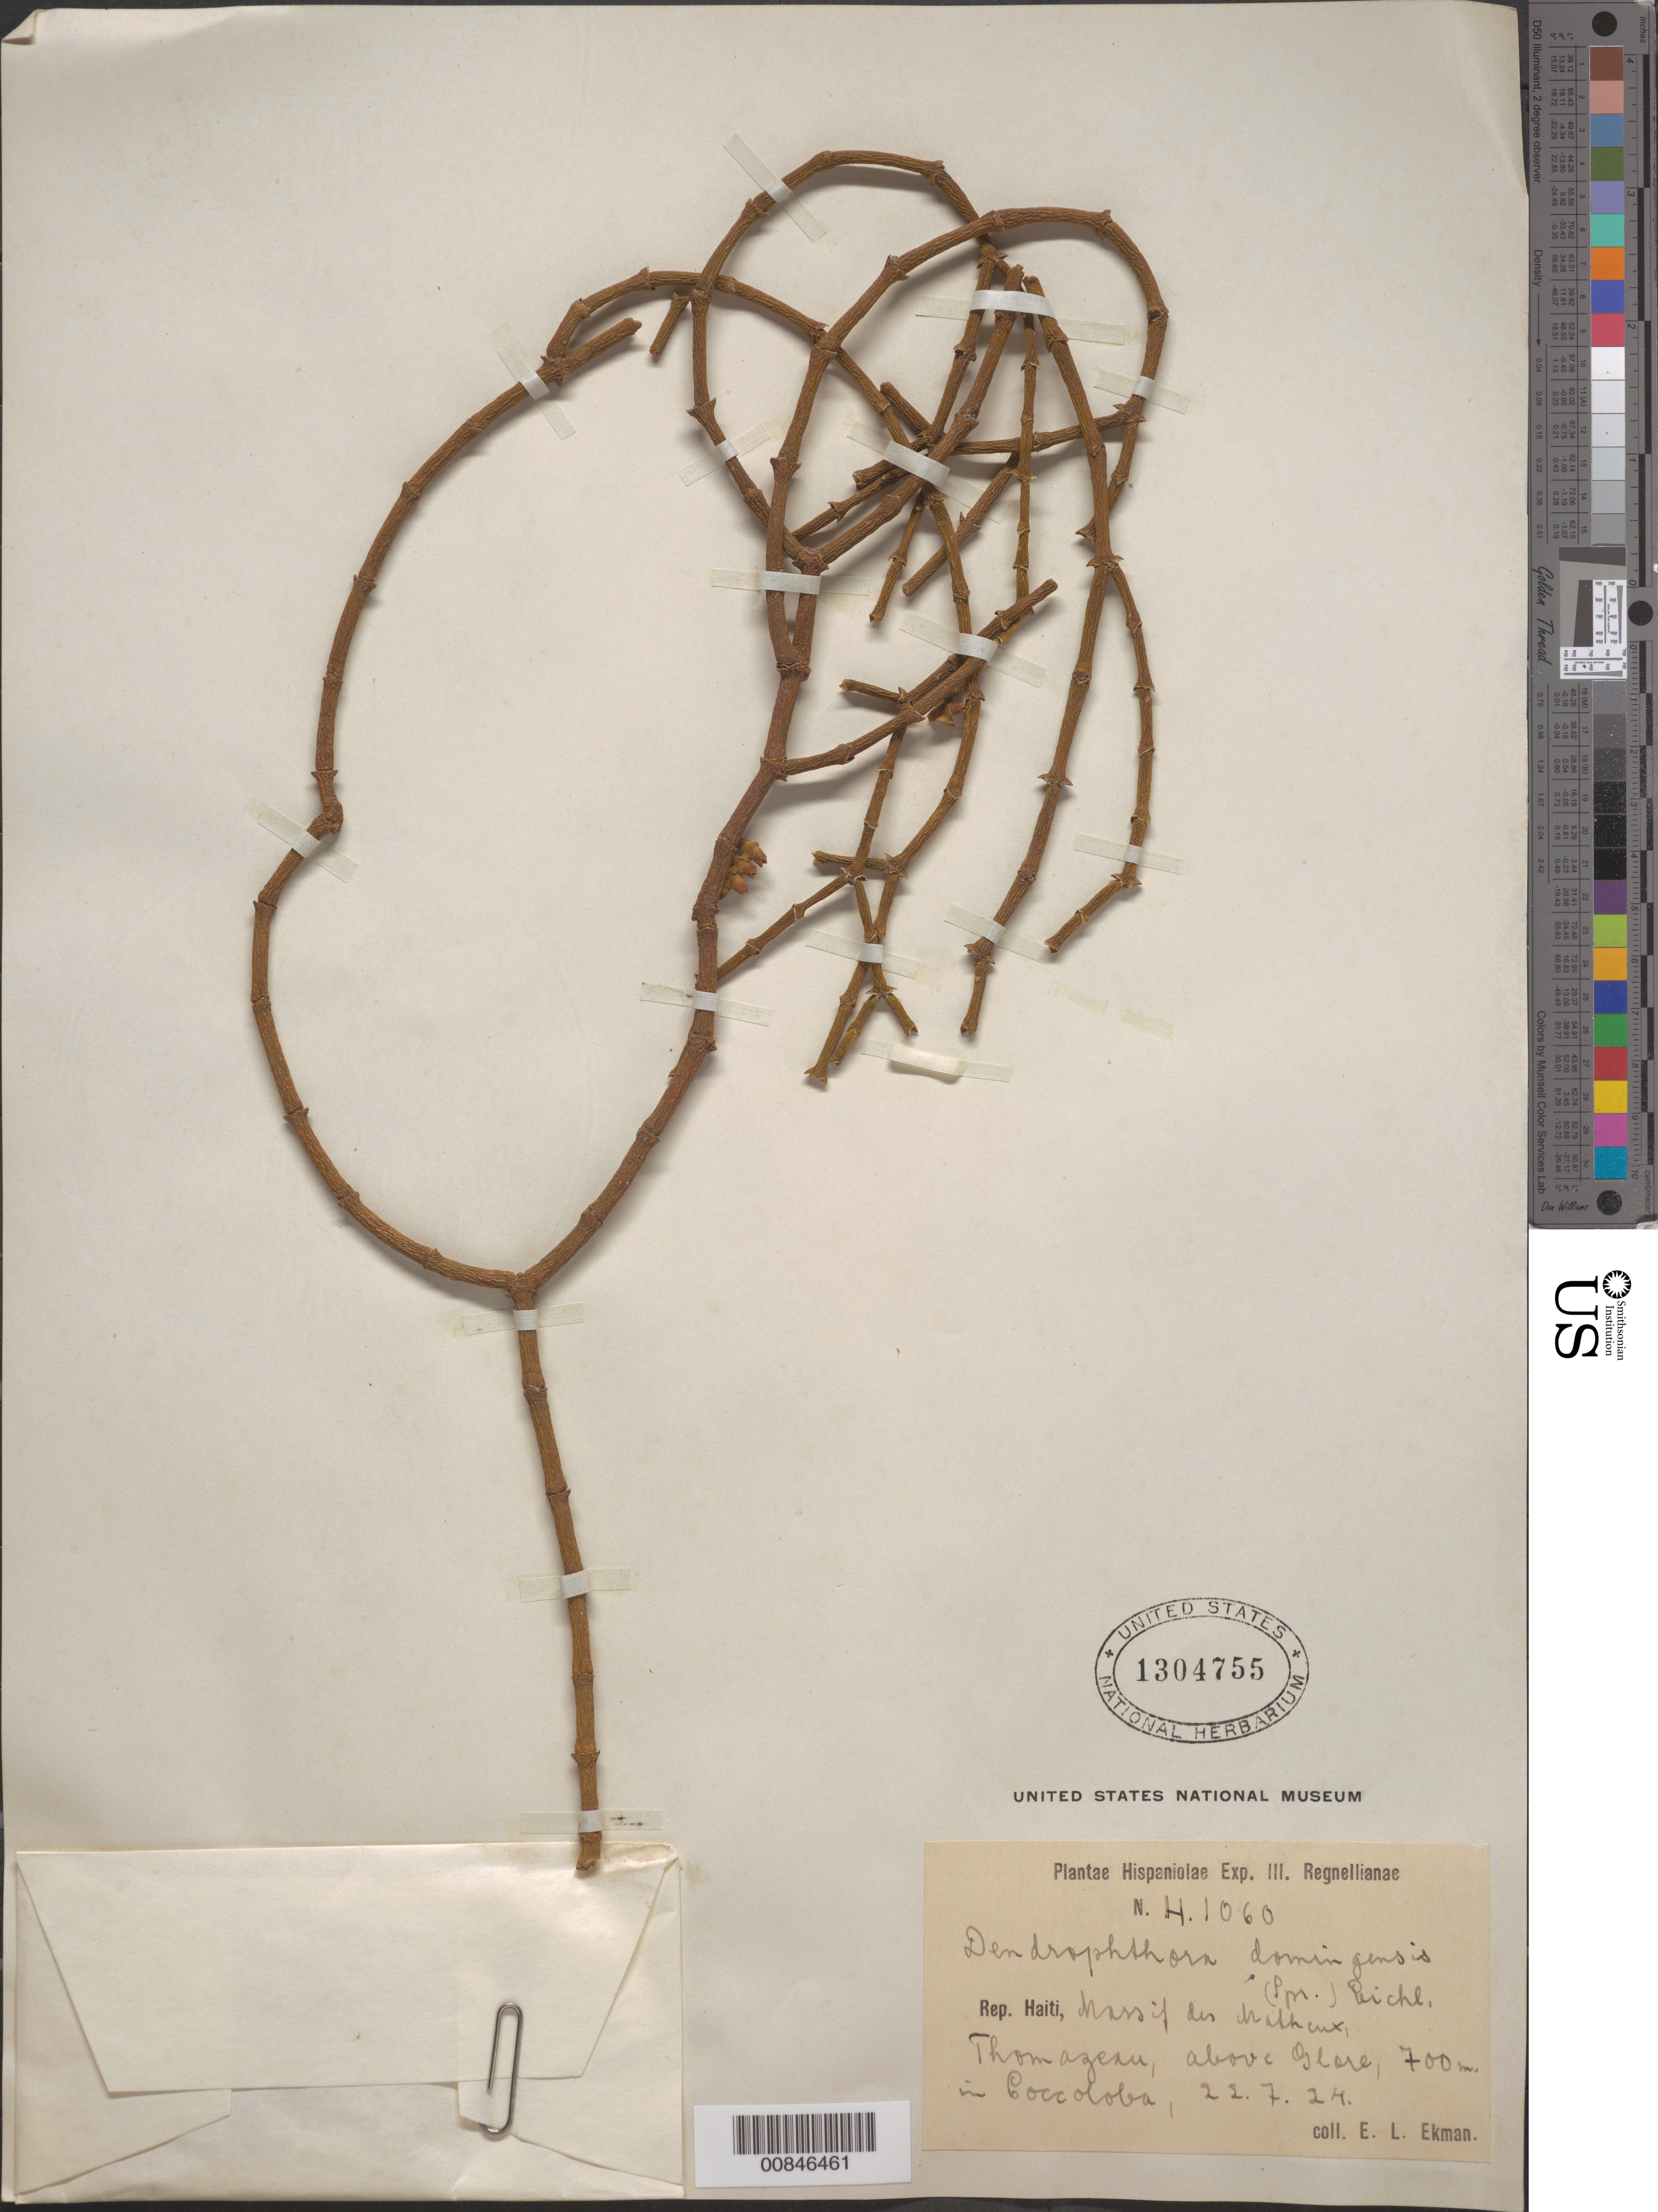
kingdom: Plantae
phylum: Tracheophyta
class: Magnoliopsida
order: Santalales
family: Viscaceae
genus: Dendrophthora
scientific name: Dendrophthora domingensis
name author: (Spreng.) Eichler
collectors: E. L. Ekman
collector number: H 1060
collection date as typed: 22 Jul 1924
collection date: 1924-07-22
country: Haiti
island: Hispaniola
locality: Massif des Matheux, Thomazeau, above Glore.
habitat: In Coccoloba.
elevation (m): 700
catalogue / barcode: US 1304755